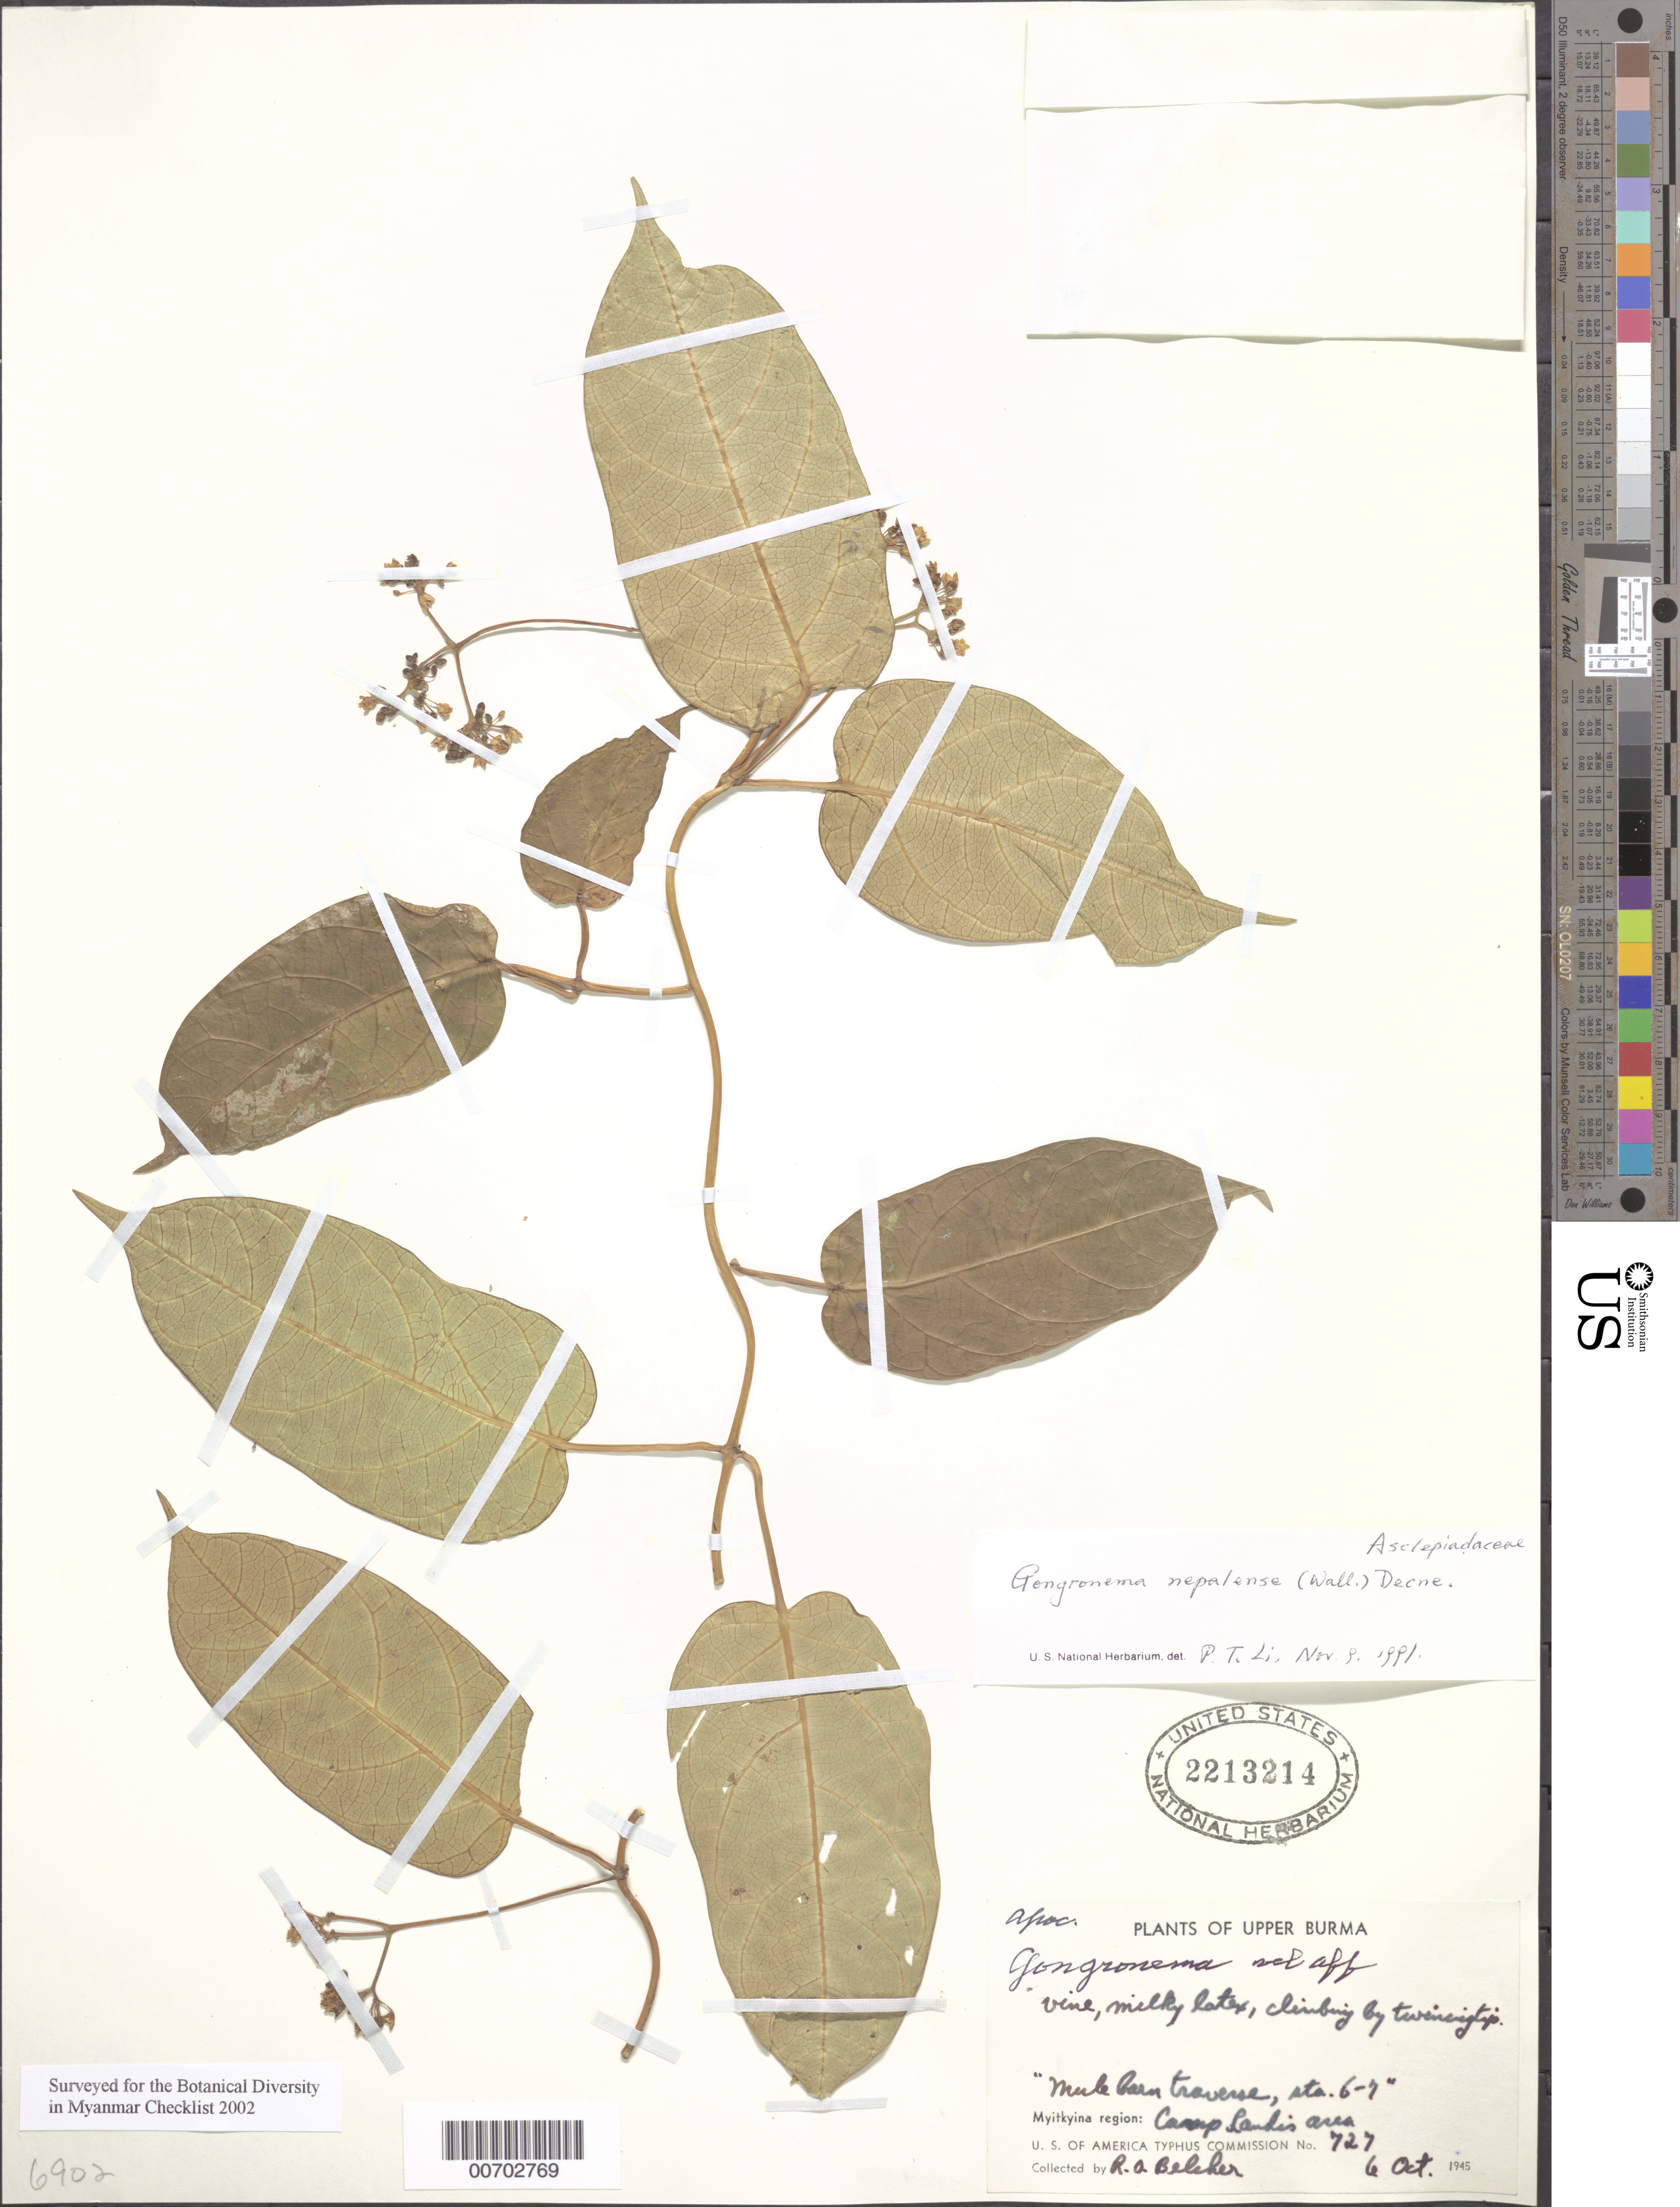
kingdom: Plantae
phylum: Tracheophyta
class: Magnoliopsida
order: Gentianales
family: Apocynaceae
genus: Gongronema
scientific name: Gongronema napalense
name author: (Wall.) Decne.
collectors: R. Belcher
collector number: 727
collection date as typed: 06 Oct 1945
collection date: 1945-10-06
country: Myanmar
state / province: Kachin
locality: Myitkyina, Camp Landis area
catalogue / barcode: US 2213214